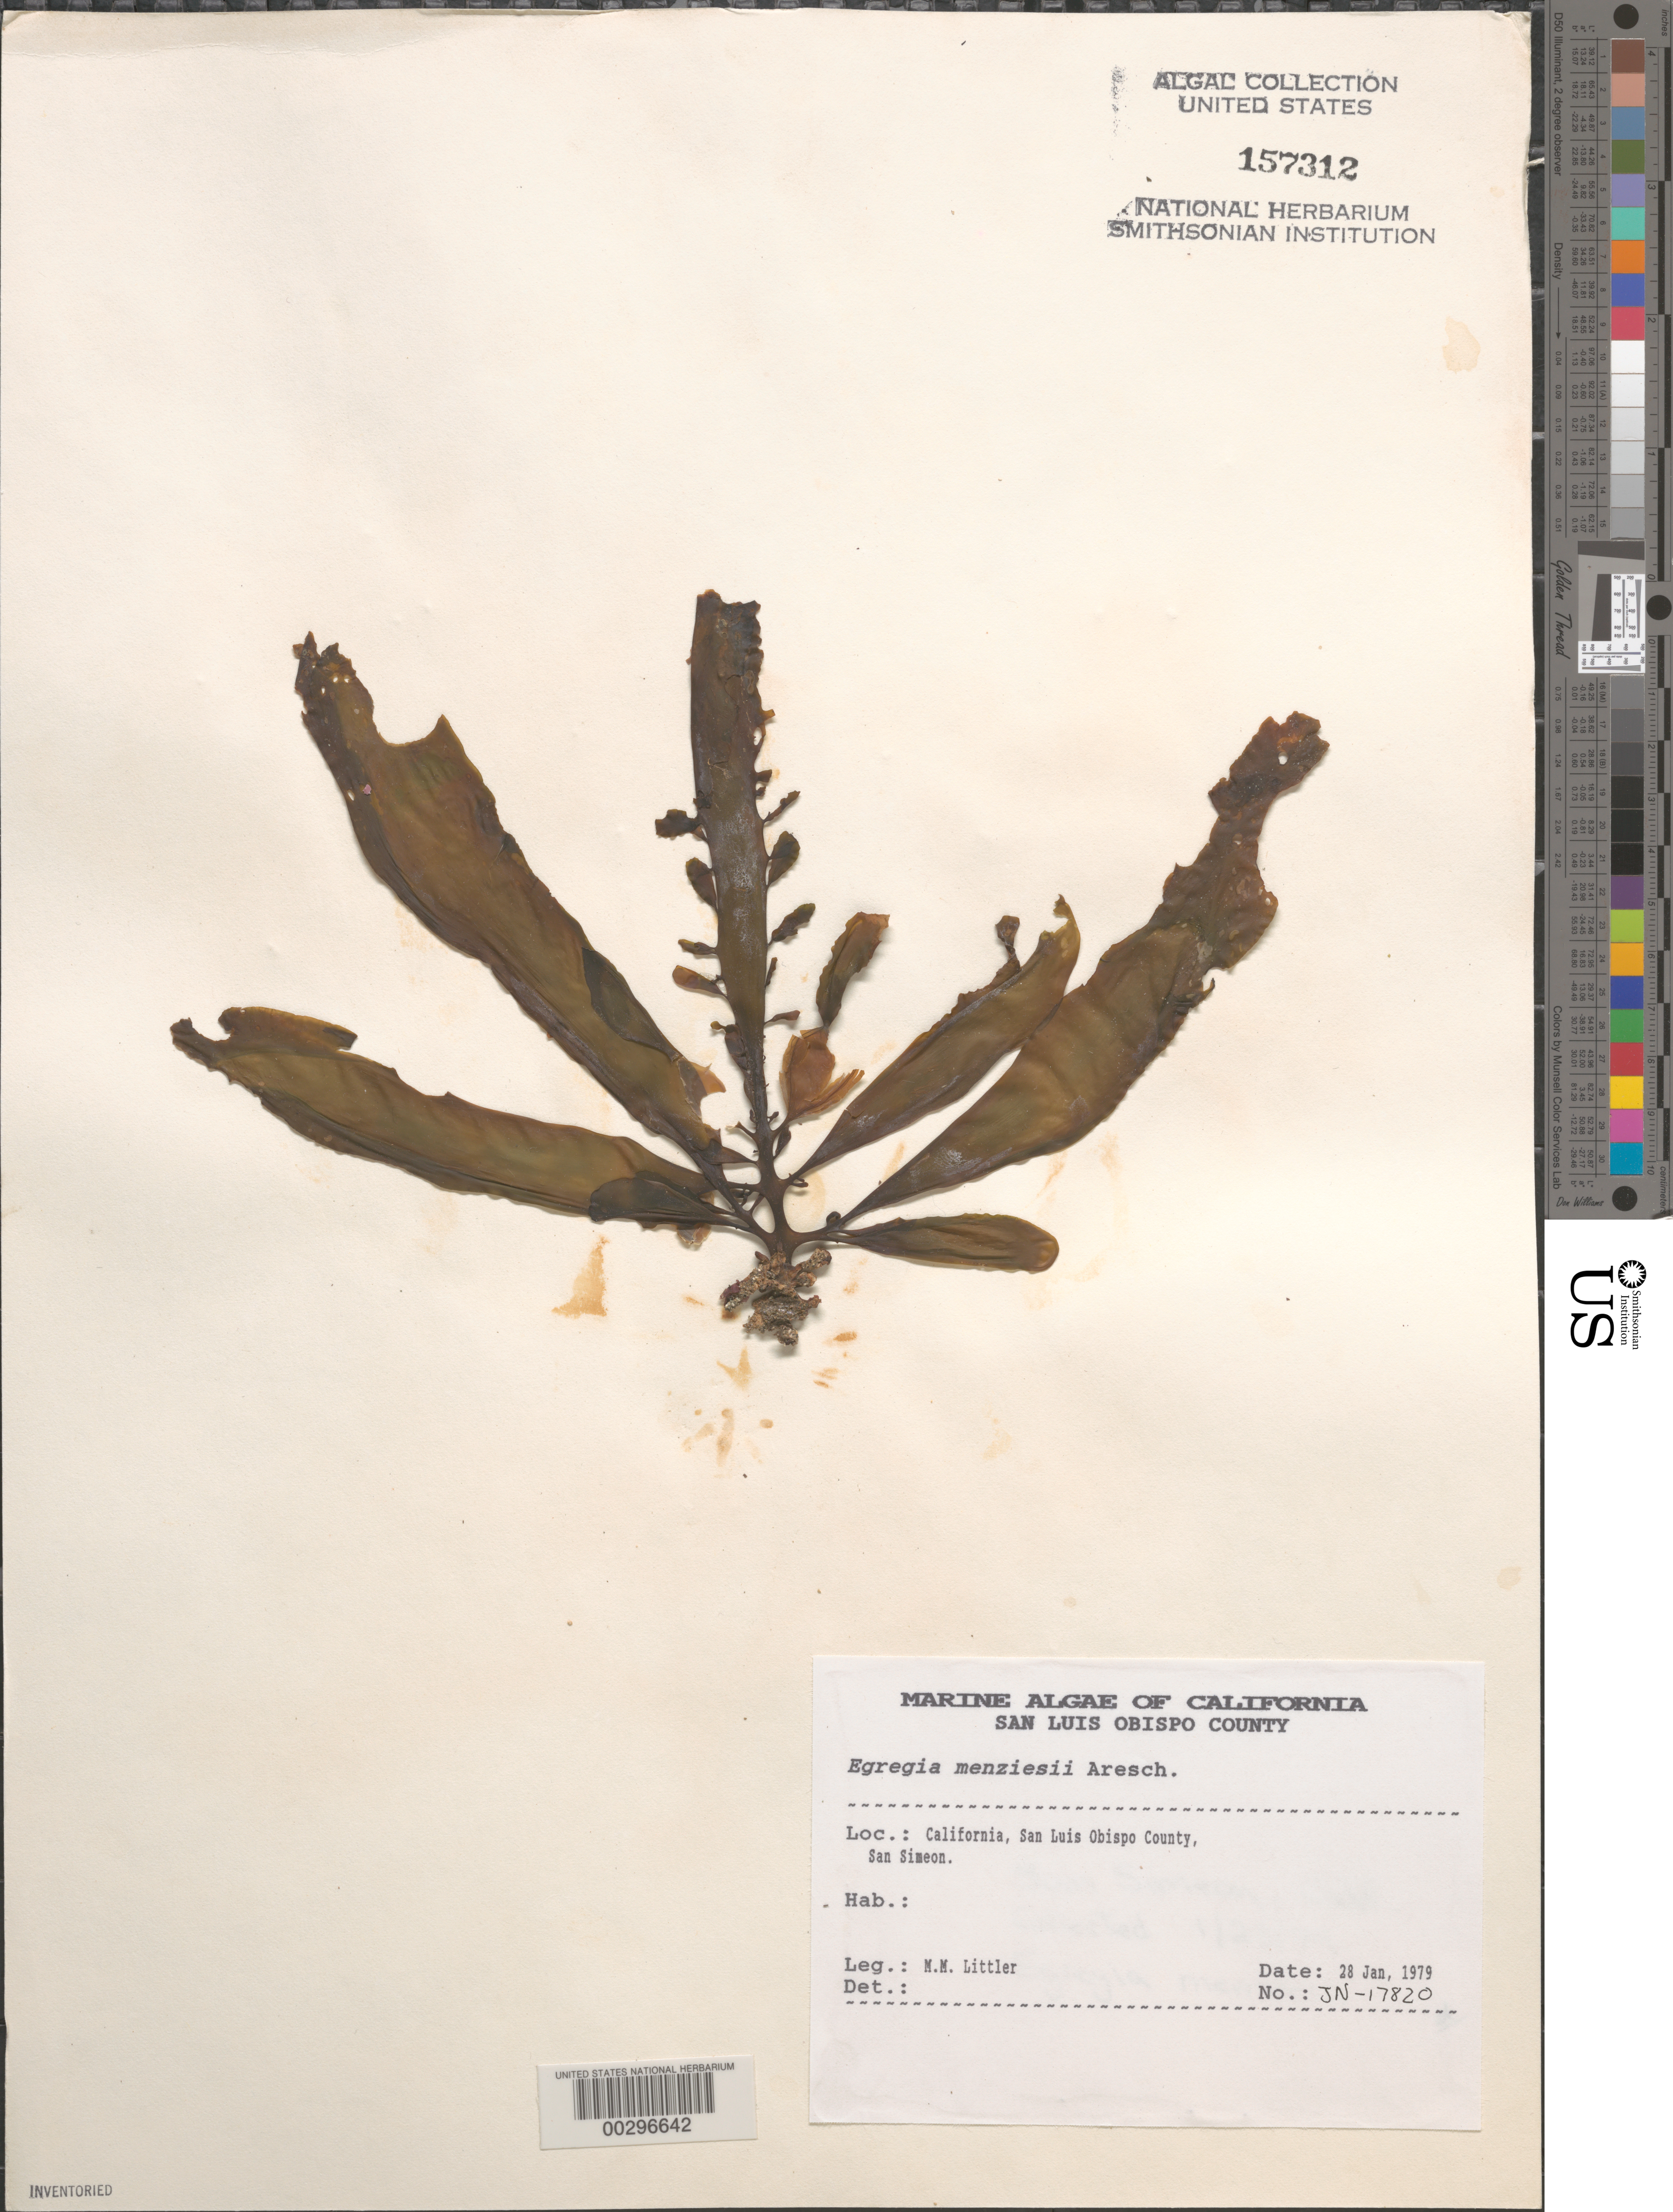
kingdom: Chromista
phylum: Ochrophyta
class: Phaeophyceae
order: Laminariales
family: Lessoniaceae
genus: Egregia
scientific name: Egregia menziesii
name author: (Turner) Aresch.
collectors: M. M. Littler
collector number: Jn-17820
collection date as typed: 28 Jan 1979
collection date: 1979-01-28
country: United States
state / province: California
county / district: San Luis Obispo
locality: San Simeon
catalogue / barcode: US 157312